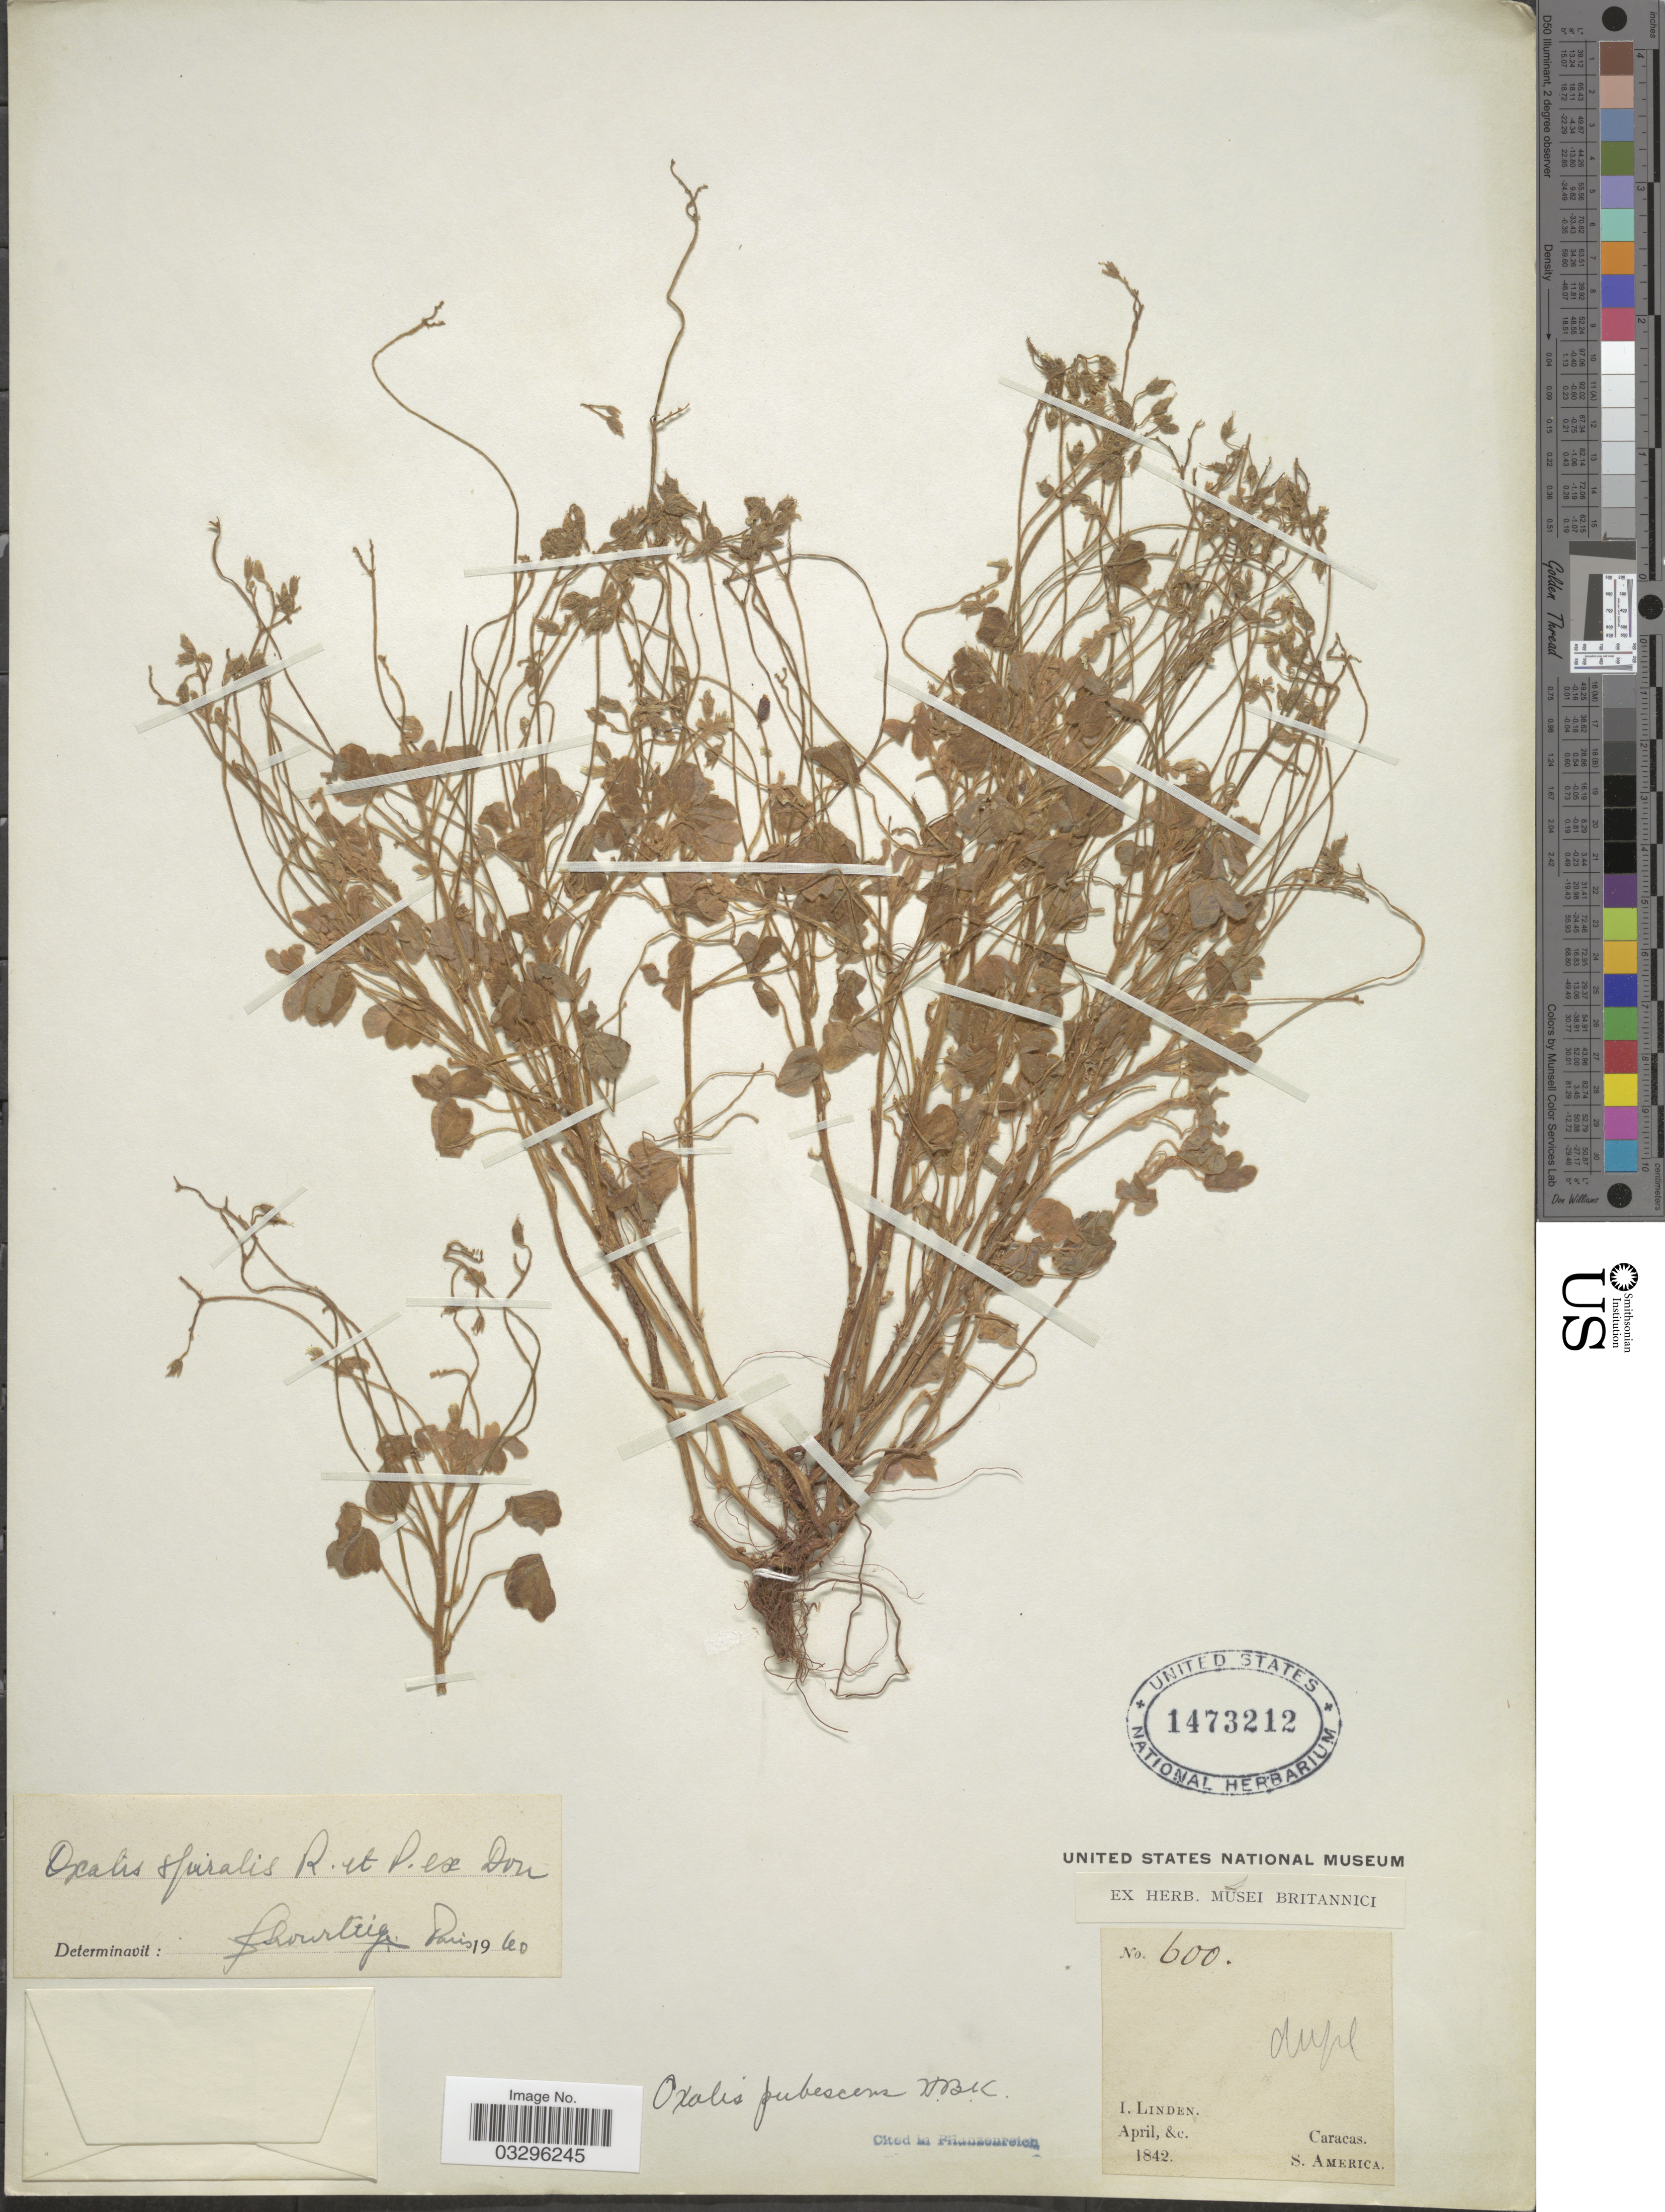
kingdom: Plantae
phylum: Tracheophyta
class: Magnoliopsida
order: Oxalidales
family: Oxalidaceae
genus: Oxalis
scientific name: Oxalis spiralis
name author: Ruiz & Pav. ex G. Don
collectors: I. Linden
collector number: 600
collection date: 1842-04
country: Venezuela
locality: Caracas.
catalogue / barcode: US 1473212